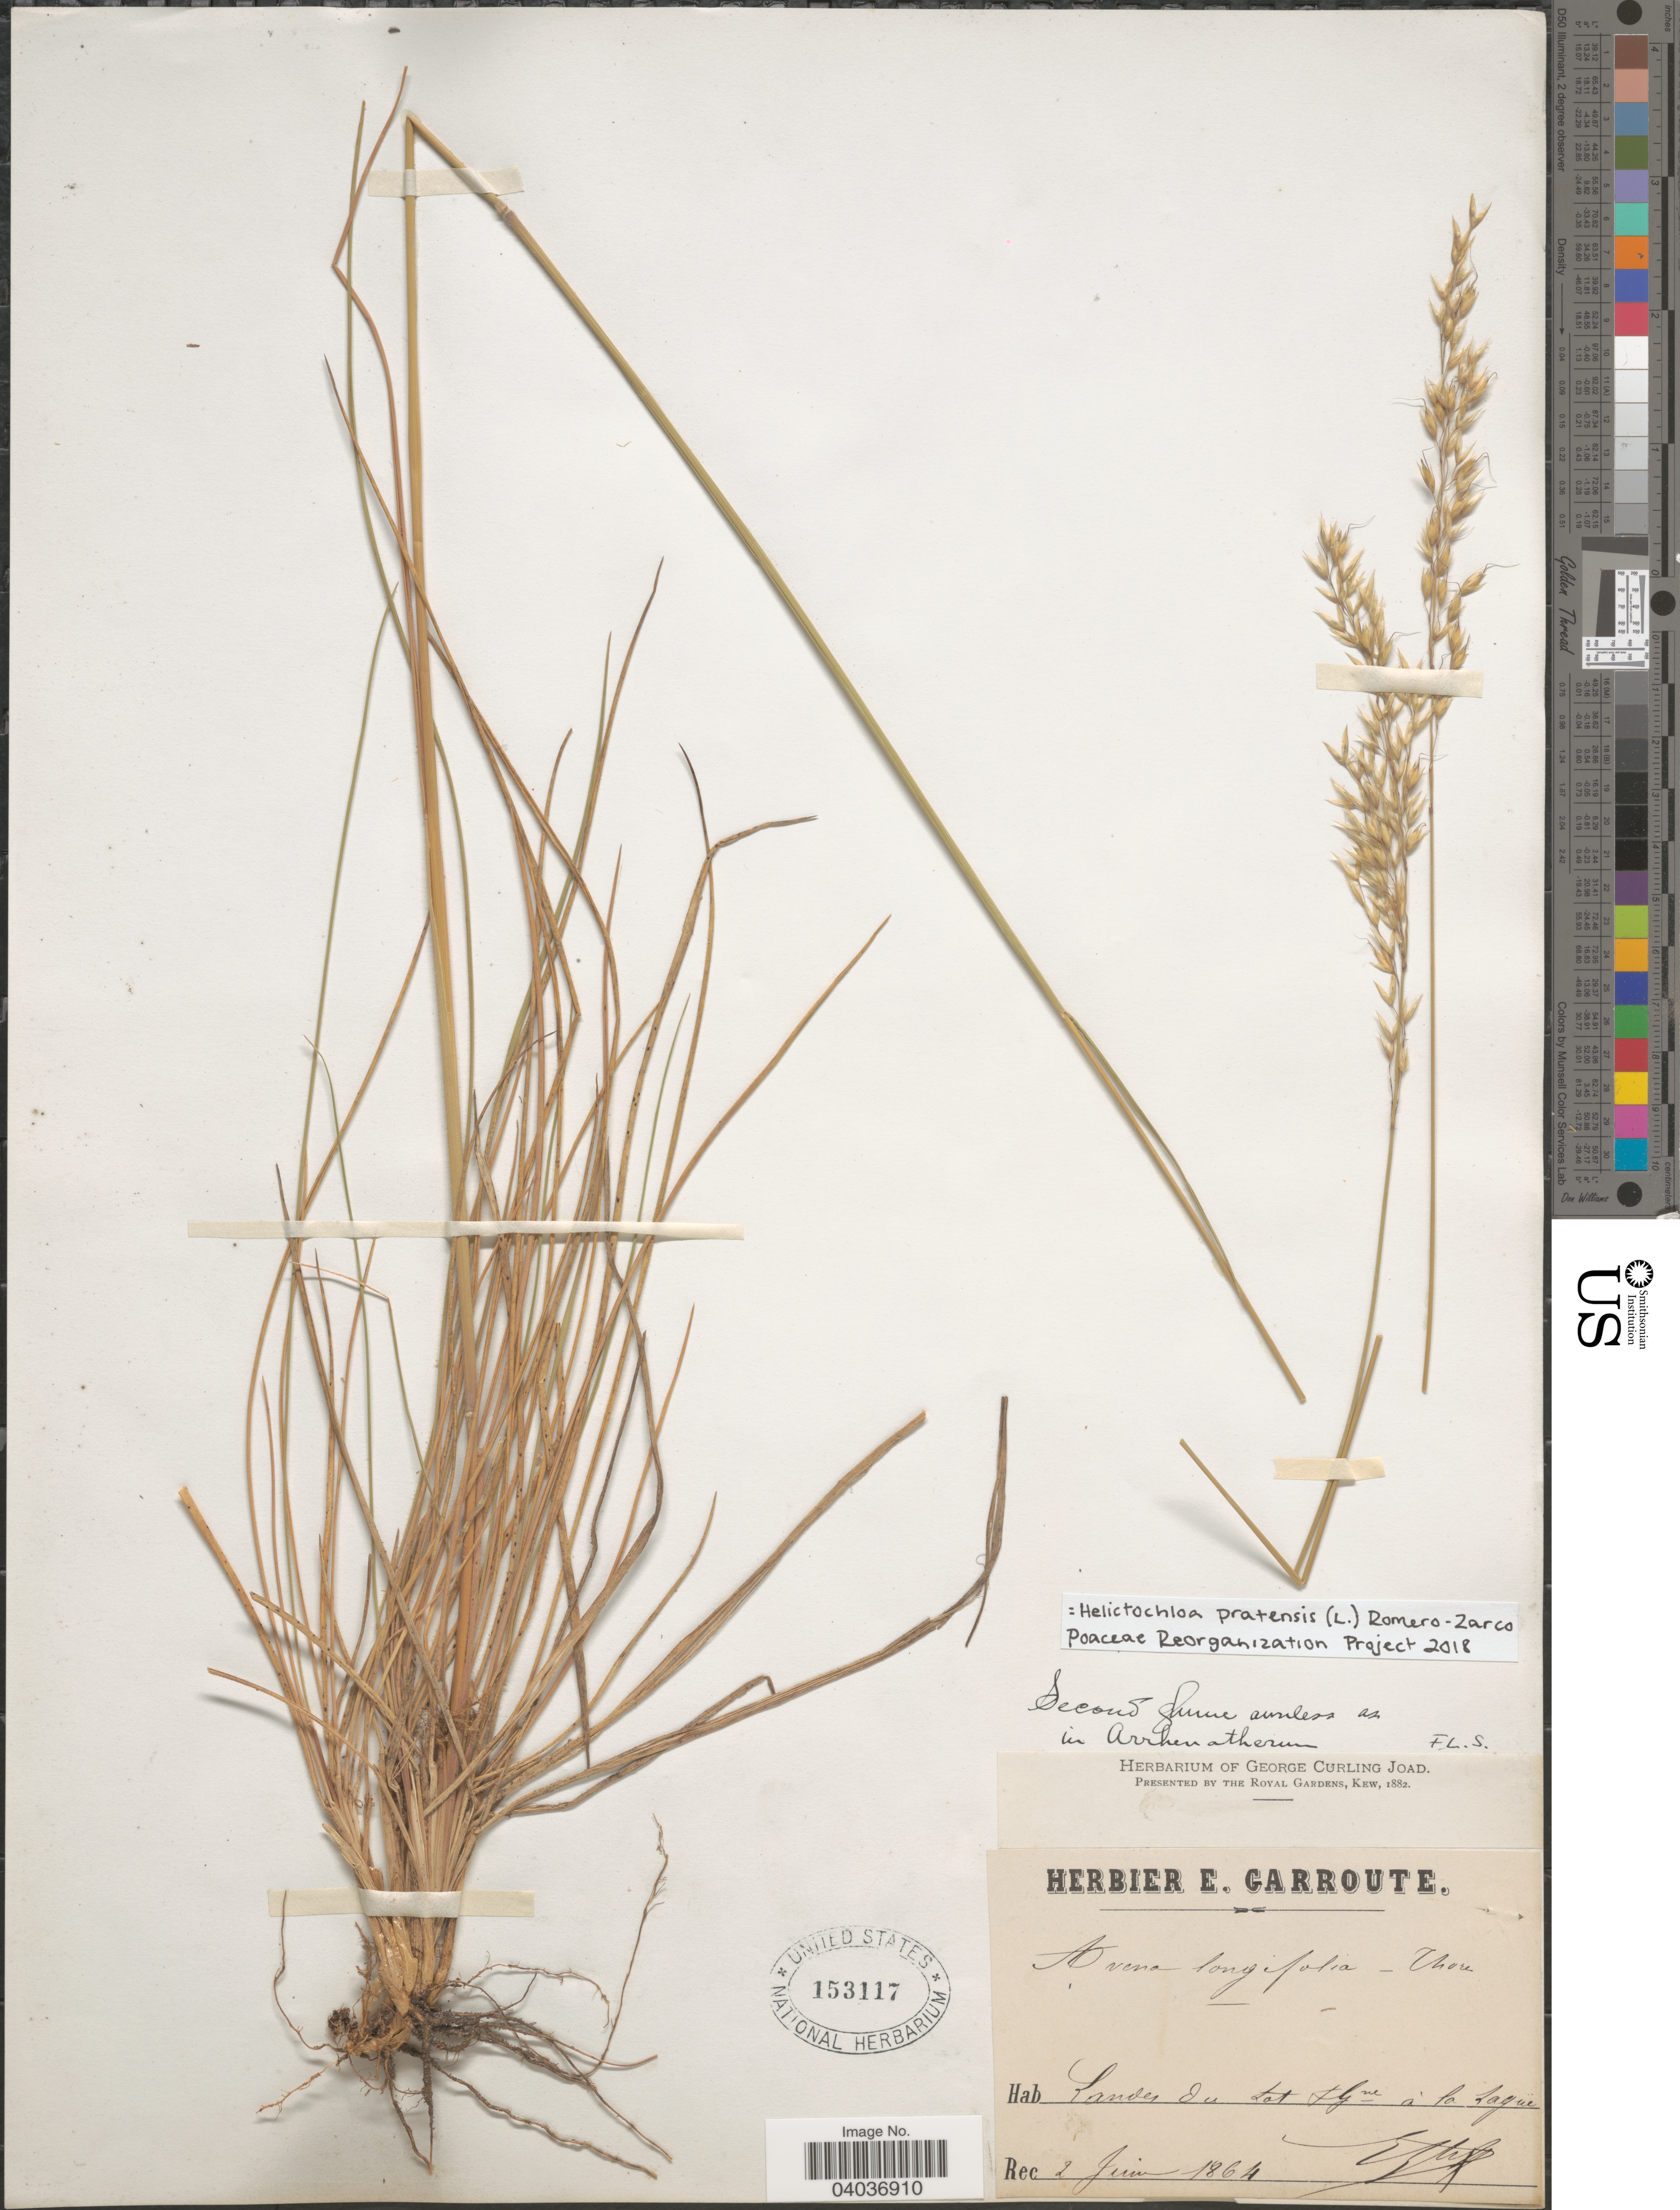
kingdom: Plantae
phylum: Tracheophyta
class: Liliopsida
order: Poales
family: Poaceae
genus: Helictochloa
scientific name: Helictochloa pratensis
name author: (L.) Romero-Zarco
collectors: E. Garroute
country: France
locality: Landes du Lot & Gne à Lagne.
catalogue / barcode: US 153117